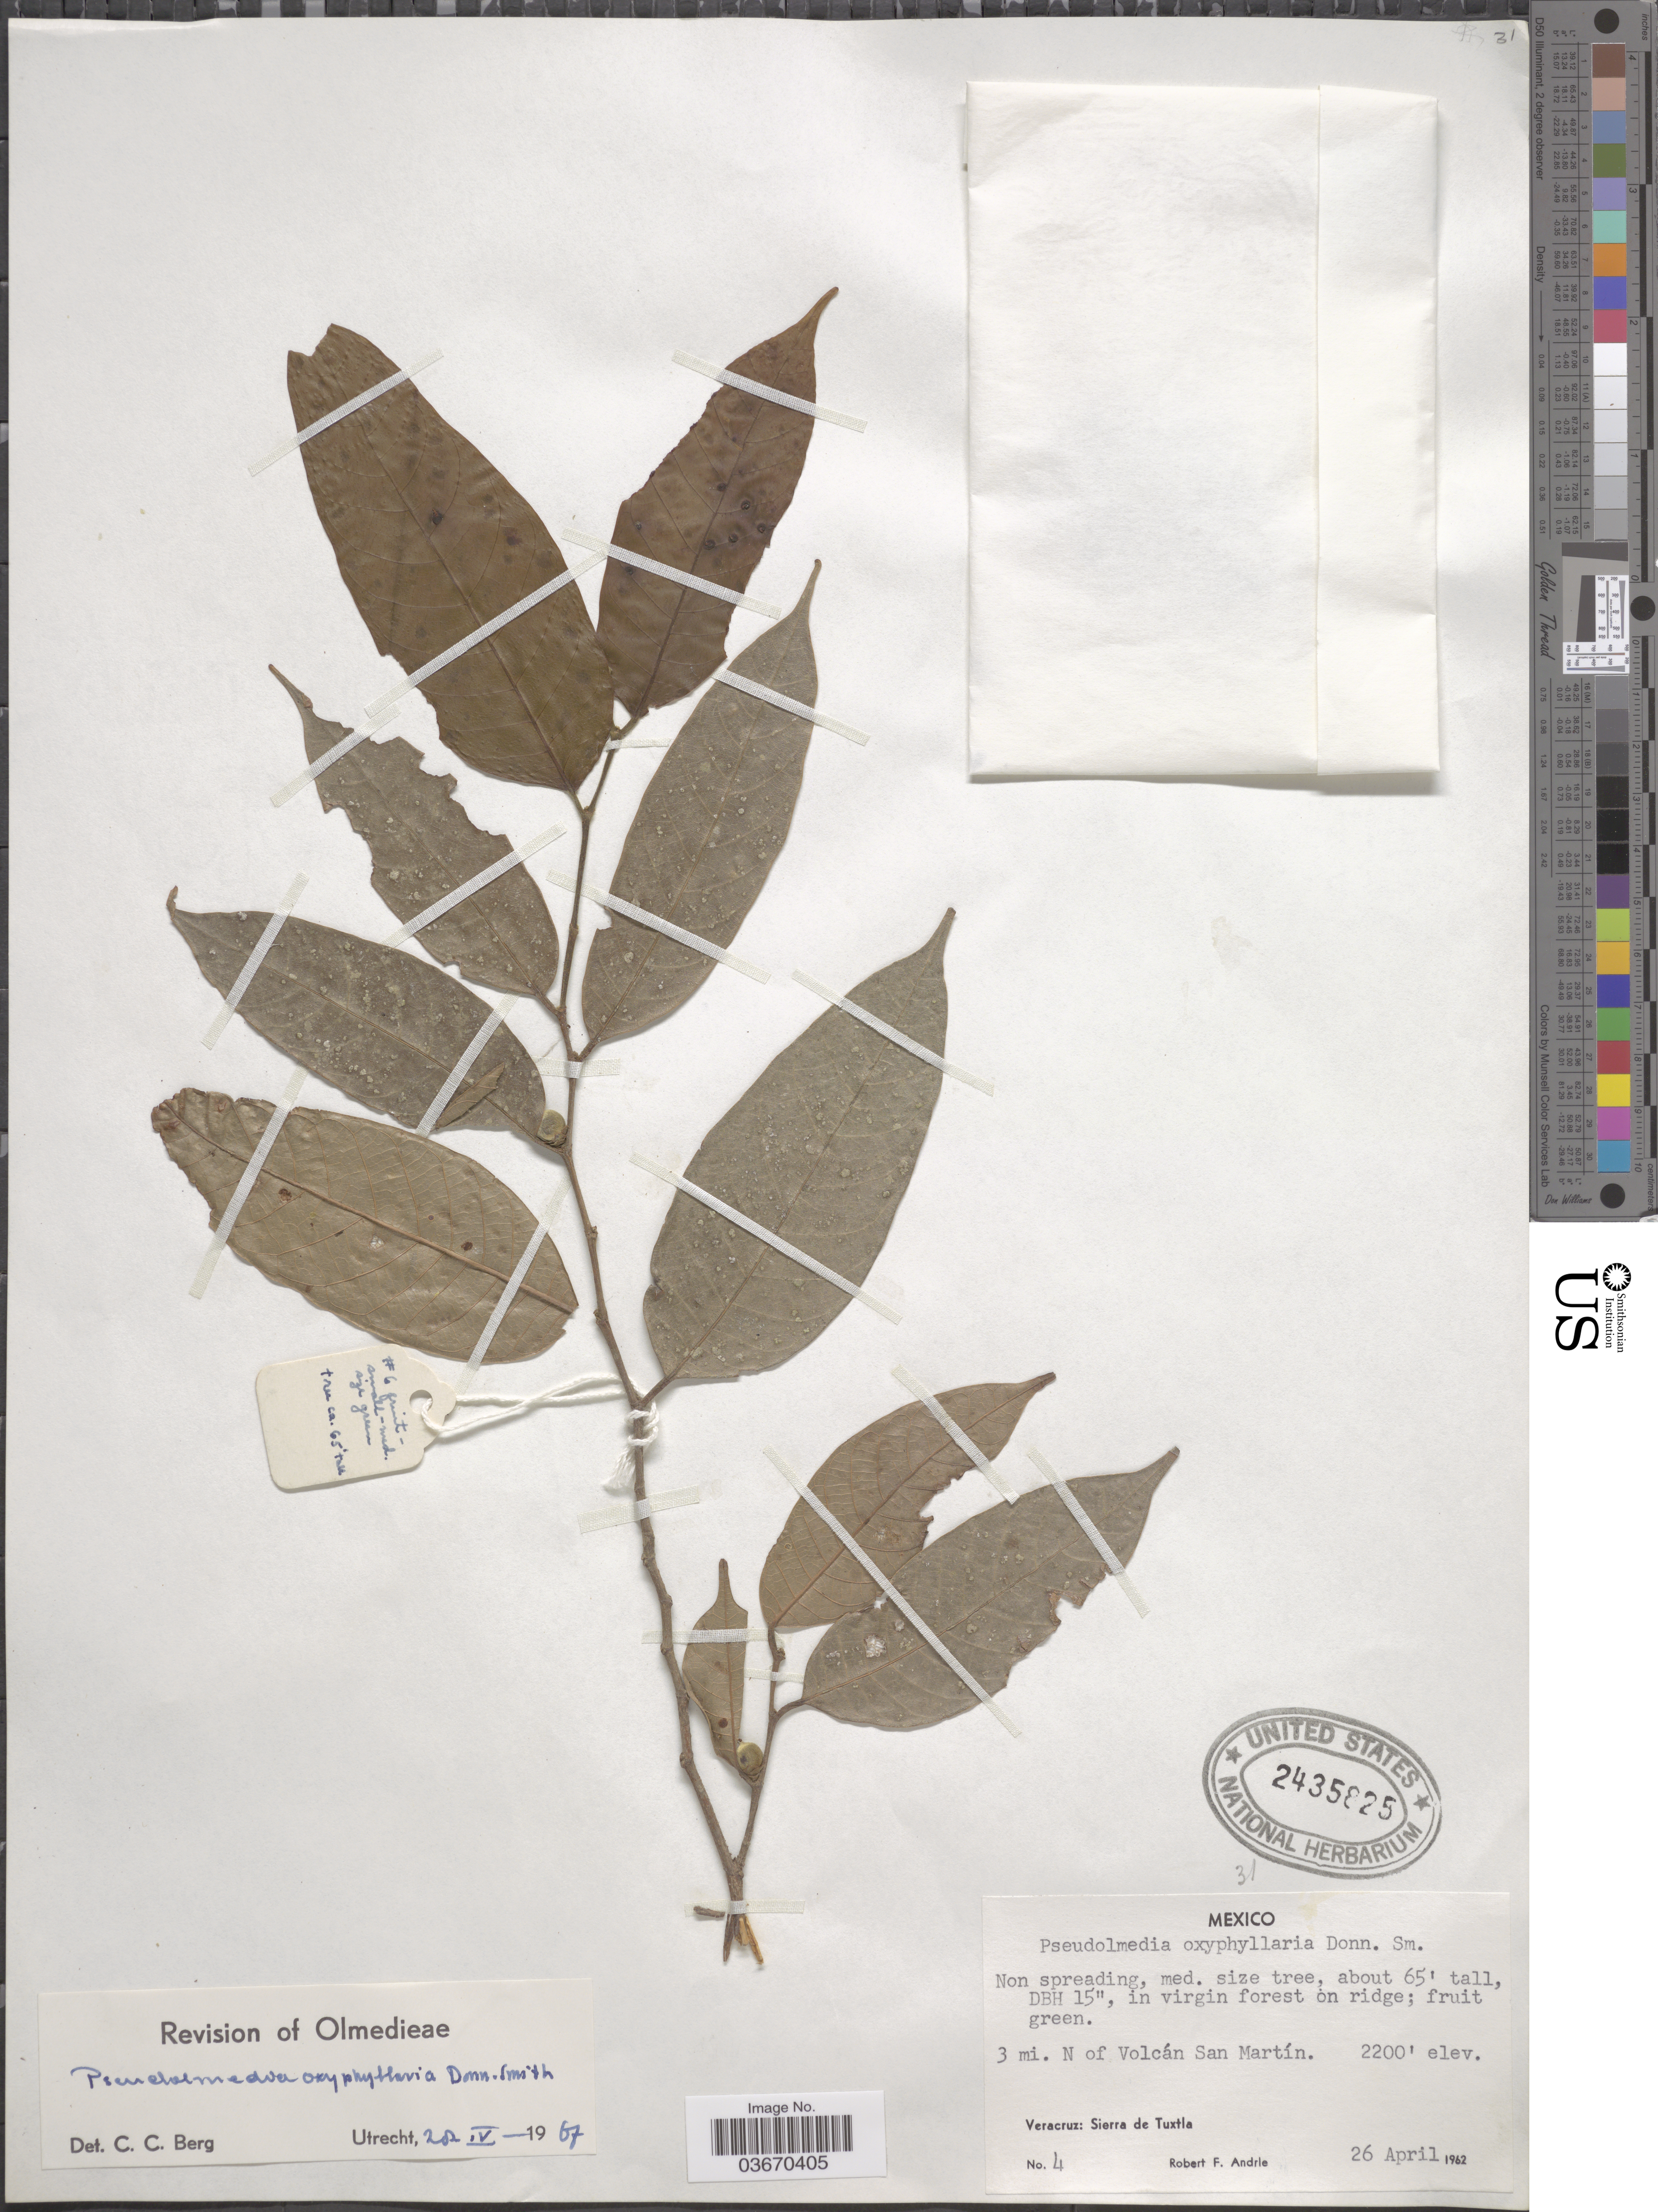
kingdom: Plantae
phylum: Tracheophyta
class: Magnoliopsida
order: Rosales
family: Moraceae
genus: Pseudolmedia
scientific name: Pseudolmedia oxyphyllaria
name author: Donn. Sm.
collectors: R. Andrle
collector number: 4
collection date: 1962-04-26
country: Mexico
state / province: Veracruz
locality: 3 mi. N of Volcán San Martín. Veracruz: Sierra de Tuxtla.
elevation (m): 671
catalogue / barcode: US 2435825